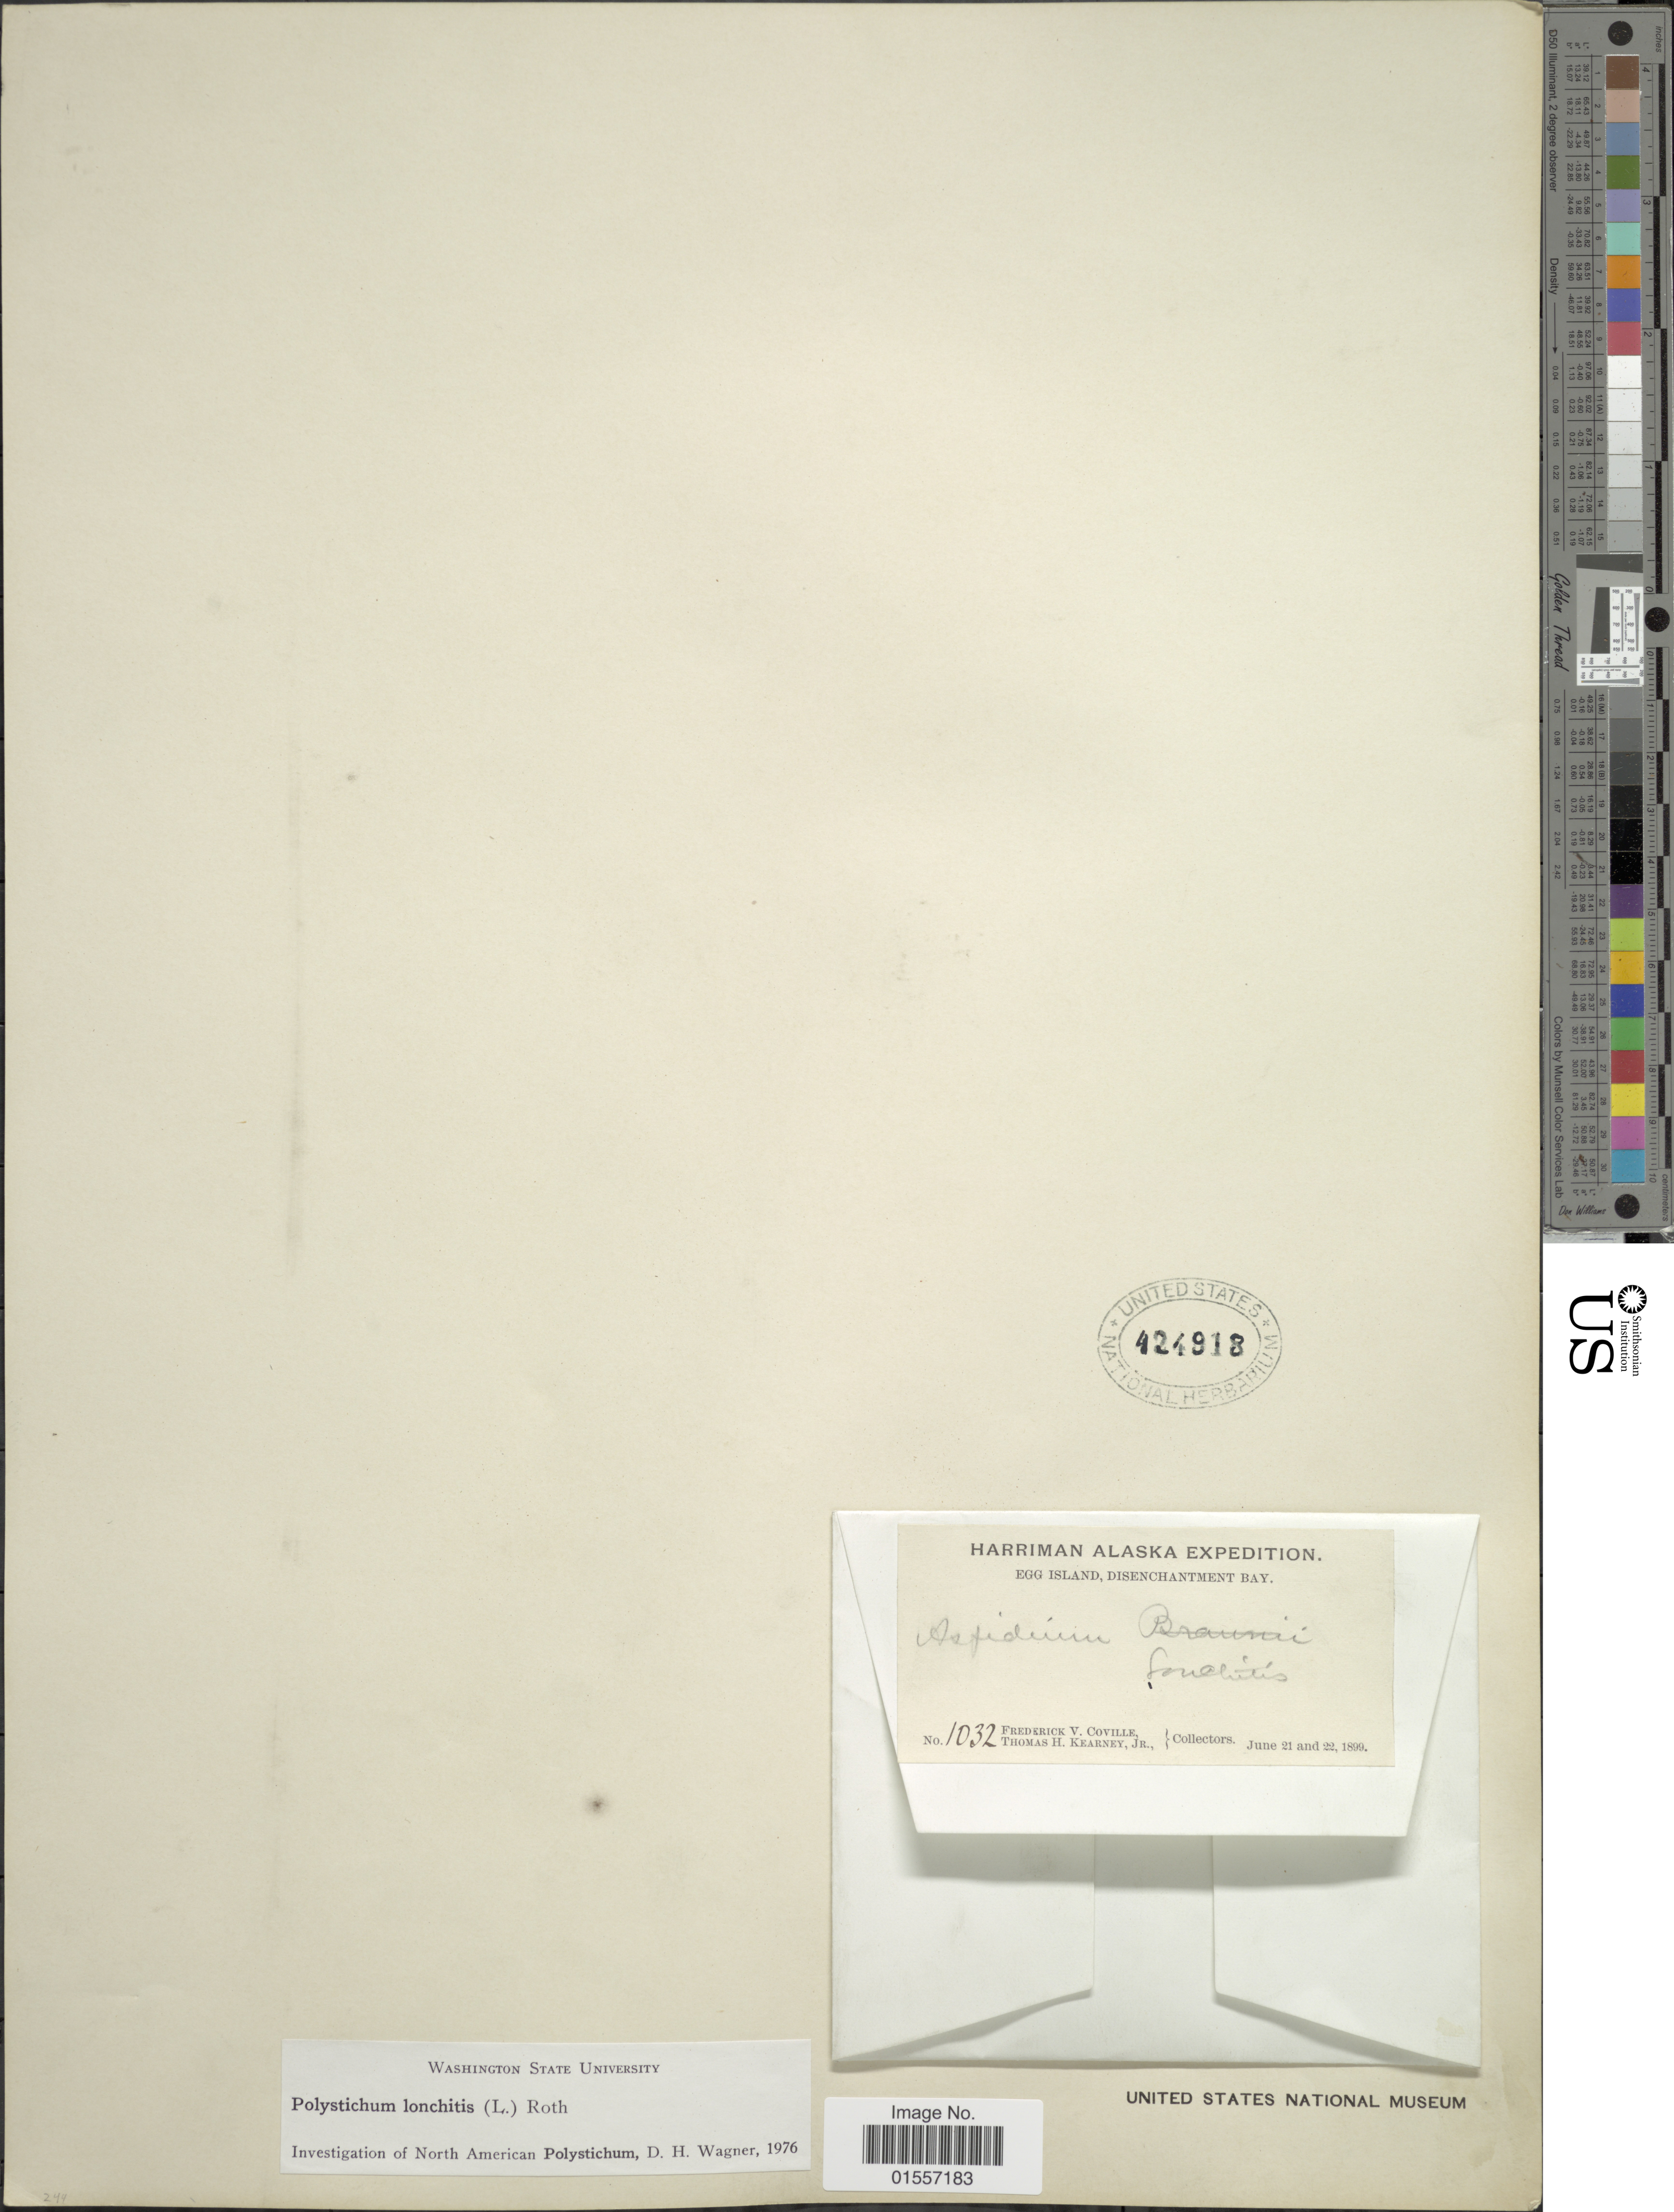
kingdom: Plantae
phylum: Tracheophyta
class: Polypodiopsida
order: Polypodiales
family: Dryopteridaceae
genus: Polystichum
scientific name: Polystichum lonchitis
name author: (Roth) L.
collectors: F. V. Coville & T. H. Kearney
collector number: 1032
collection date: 1899-06-21/1899-06-22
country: United States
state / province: Alaska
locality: Egg Island, Disenchantment Bay.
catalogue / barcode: US 424918